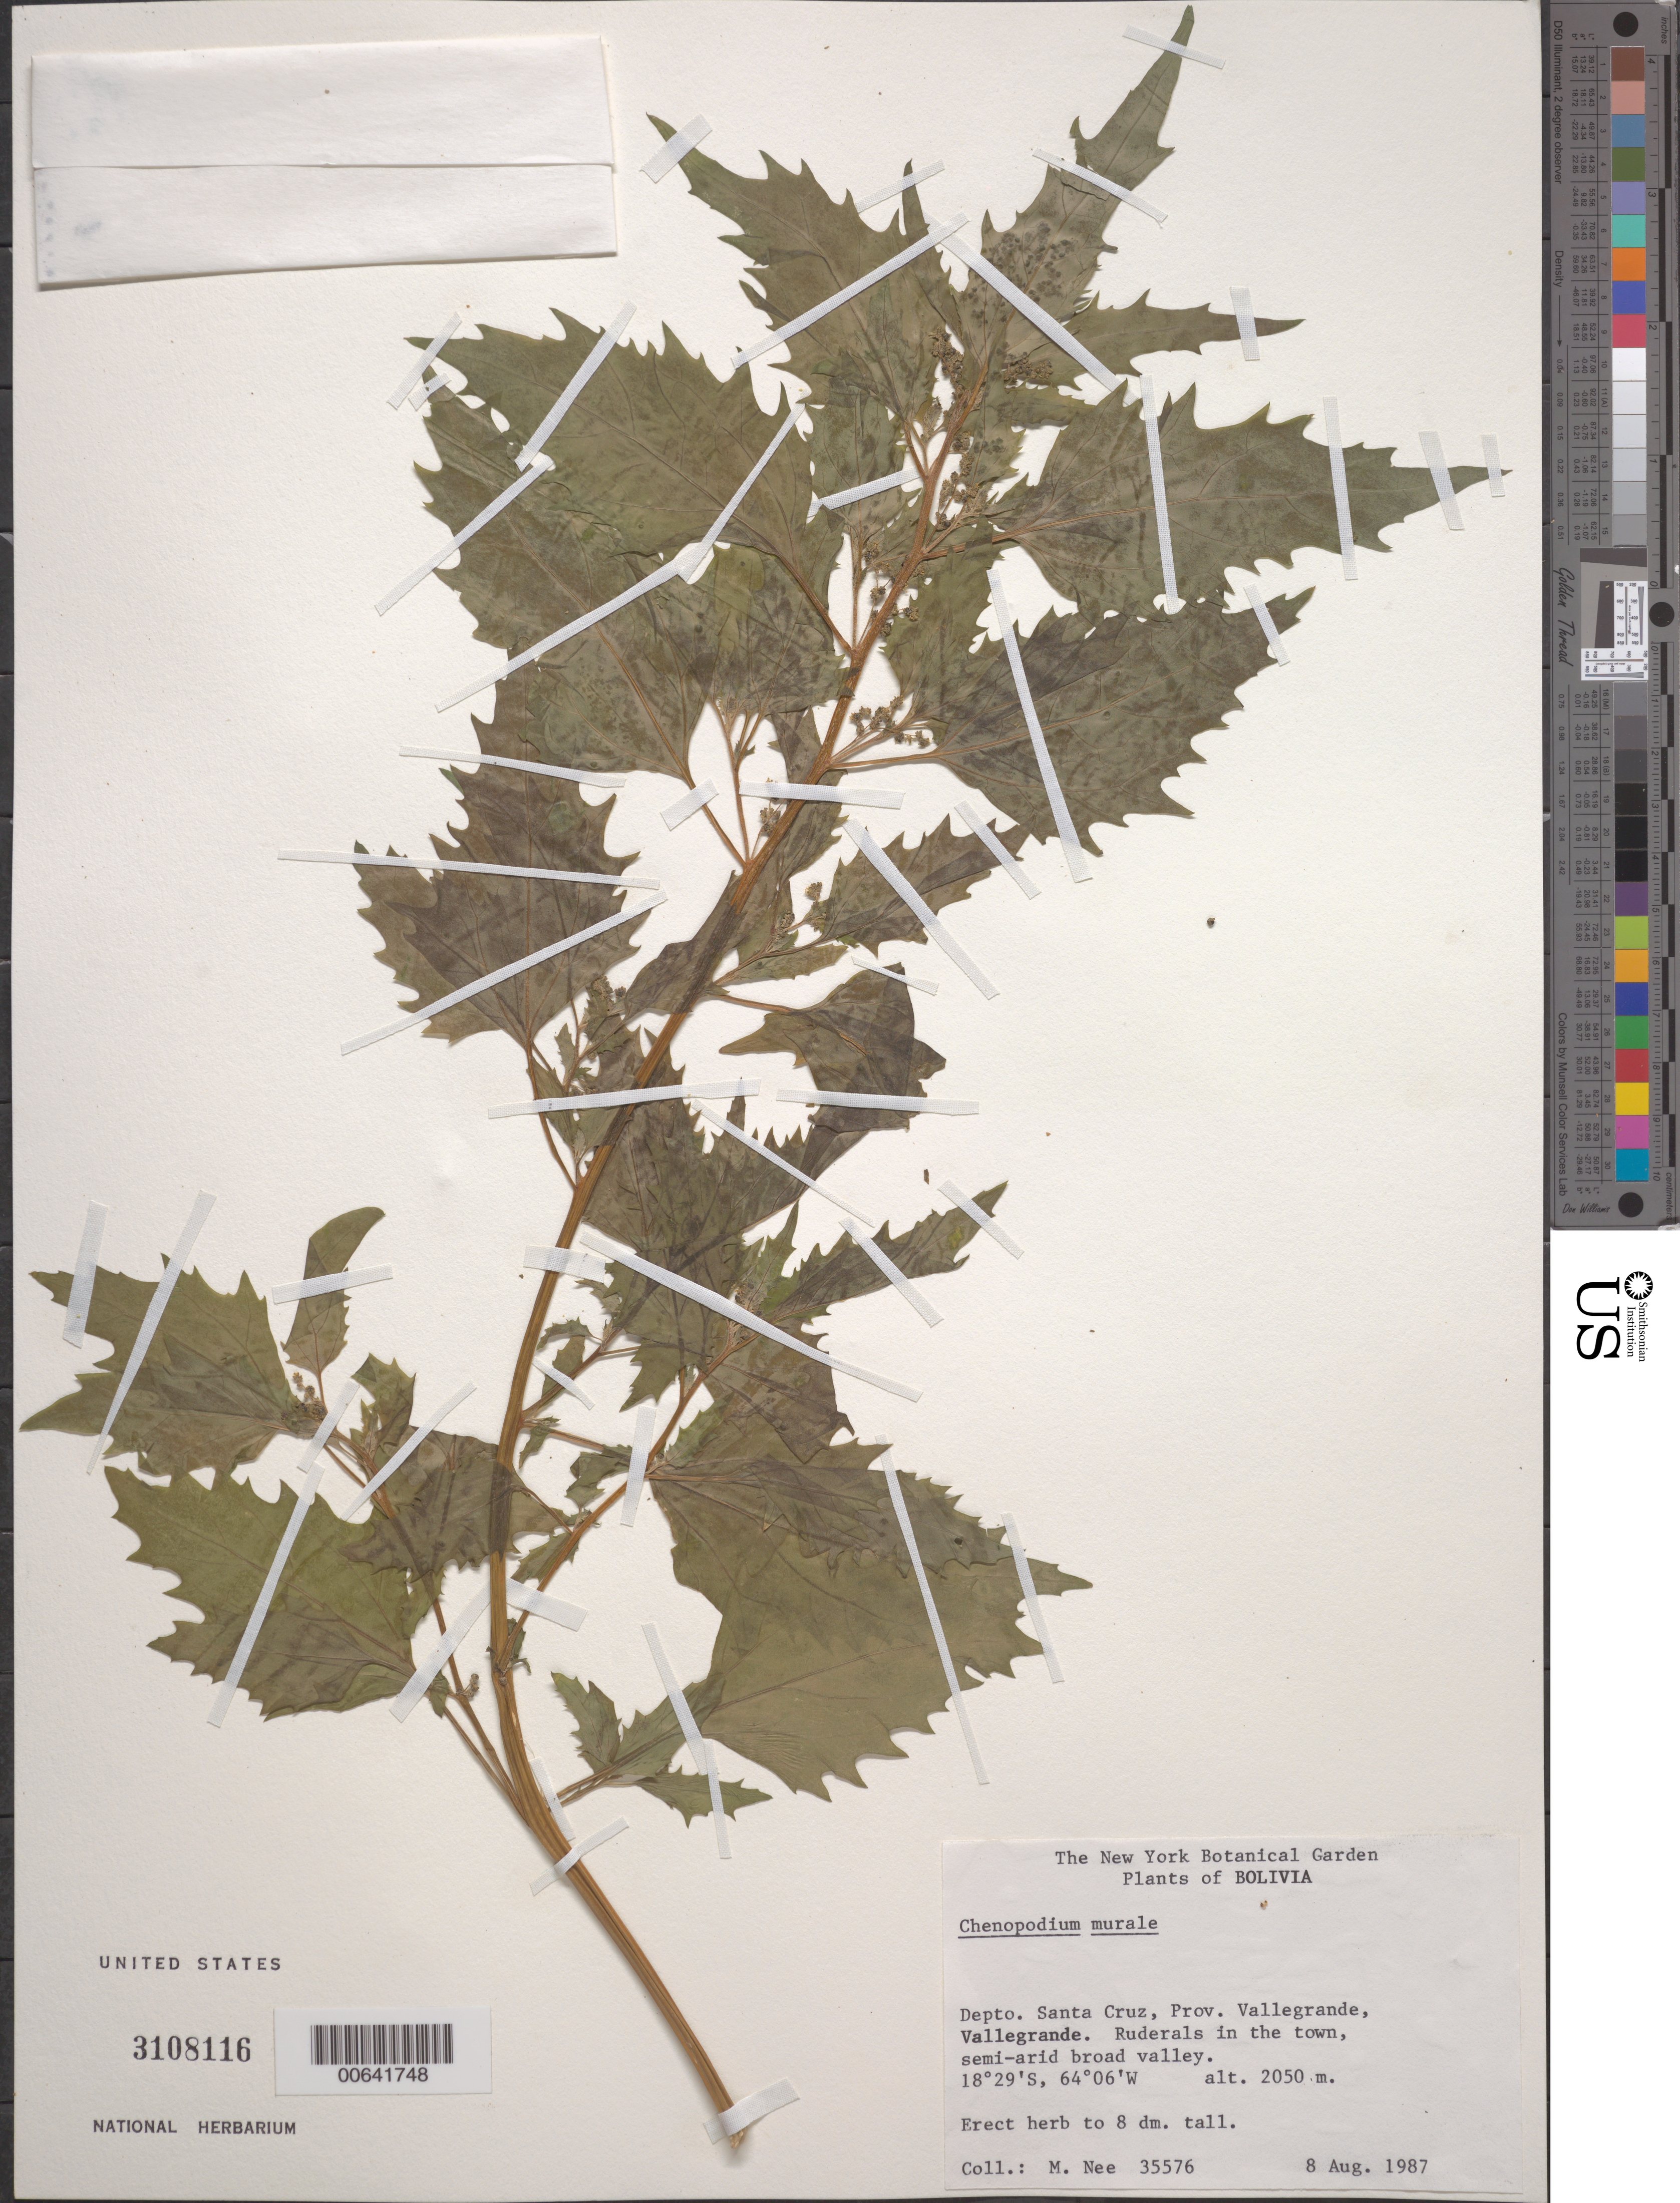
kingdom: Plantae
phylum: Tracheophyta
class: Magnoliopsida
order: Caryophyllales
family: Amaranthaceae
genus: Chenopodium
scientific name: Chenopodium murale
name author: L.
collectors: M. Nee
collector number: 35576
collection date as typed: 08 Aug 1987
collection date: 1987-08-08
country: Bolivia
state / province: Santa Cruz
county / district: Vallegrande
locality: Alrededores de la ciudad Valle Grande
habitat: Ruderal y areas semi aridas.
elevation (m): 2050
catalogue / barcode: US 3108116